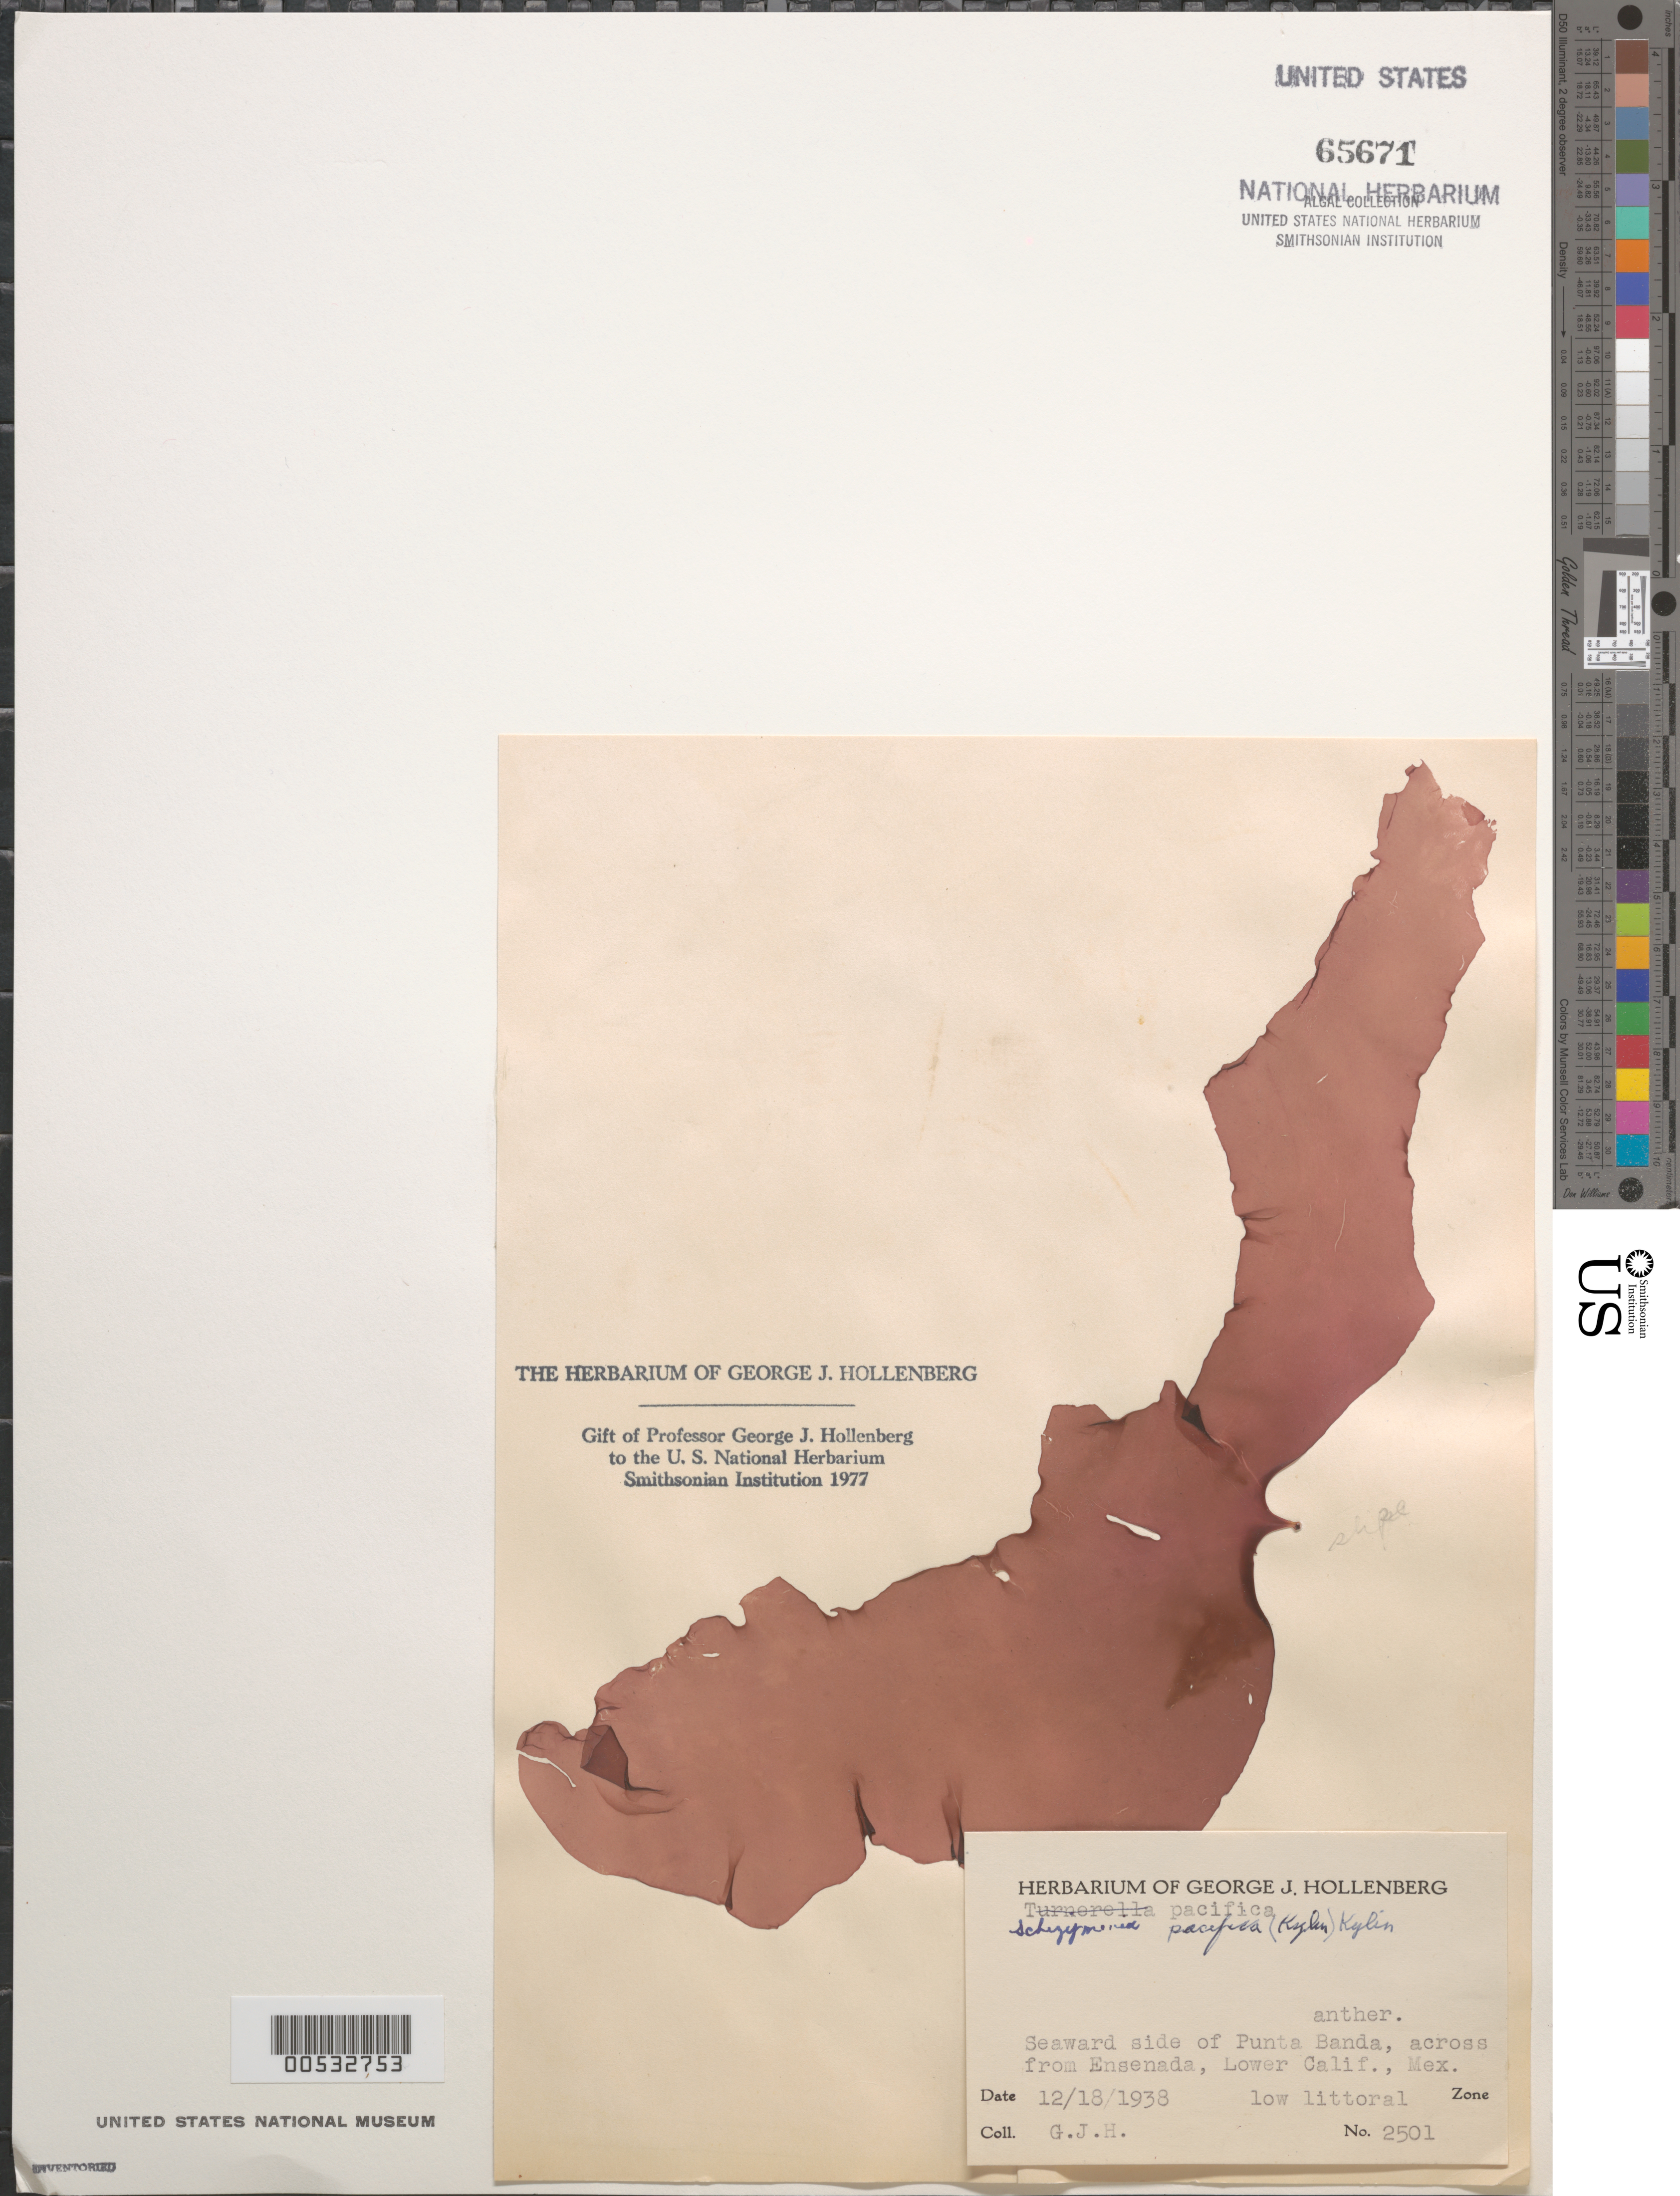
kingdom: Plantae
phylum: Rhodophyta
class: Florideophyceae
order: Nemastomatales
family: Schizymeniaceae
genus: Schizymenia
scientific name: Schizymenia pacifica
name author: (Kylin) Kylin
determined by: Hollenberg, George J.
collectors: G. Hollenberg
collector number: GJH 2501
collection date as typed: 18 Dec 1938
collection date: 1938-12-18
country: Mexico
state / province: Baja California Norte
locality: Seaward side of Punta Banda, across from Ensenada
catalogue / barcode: US 65671